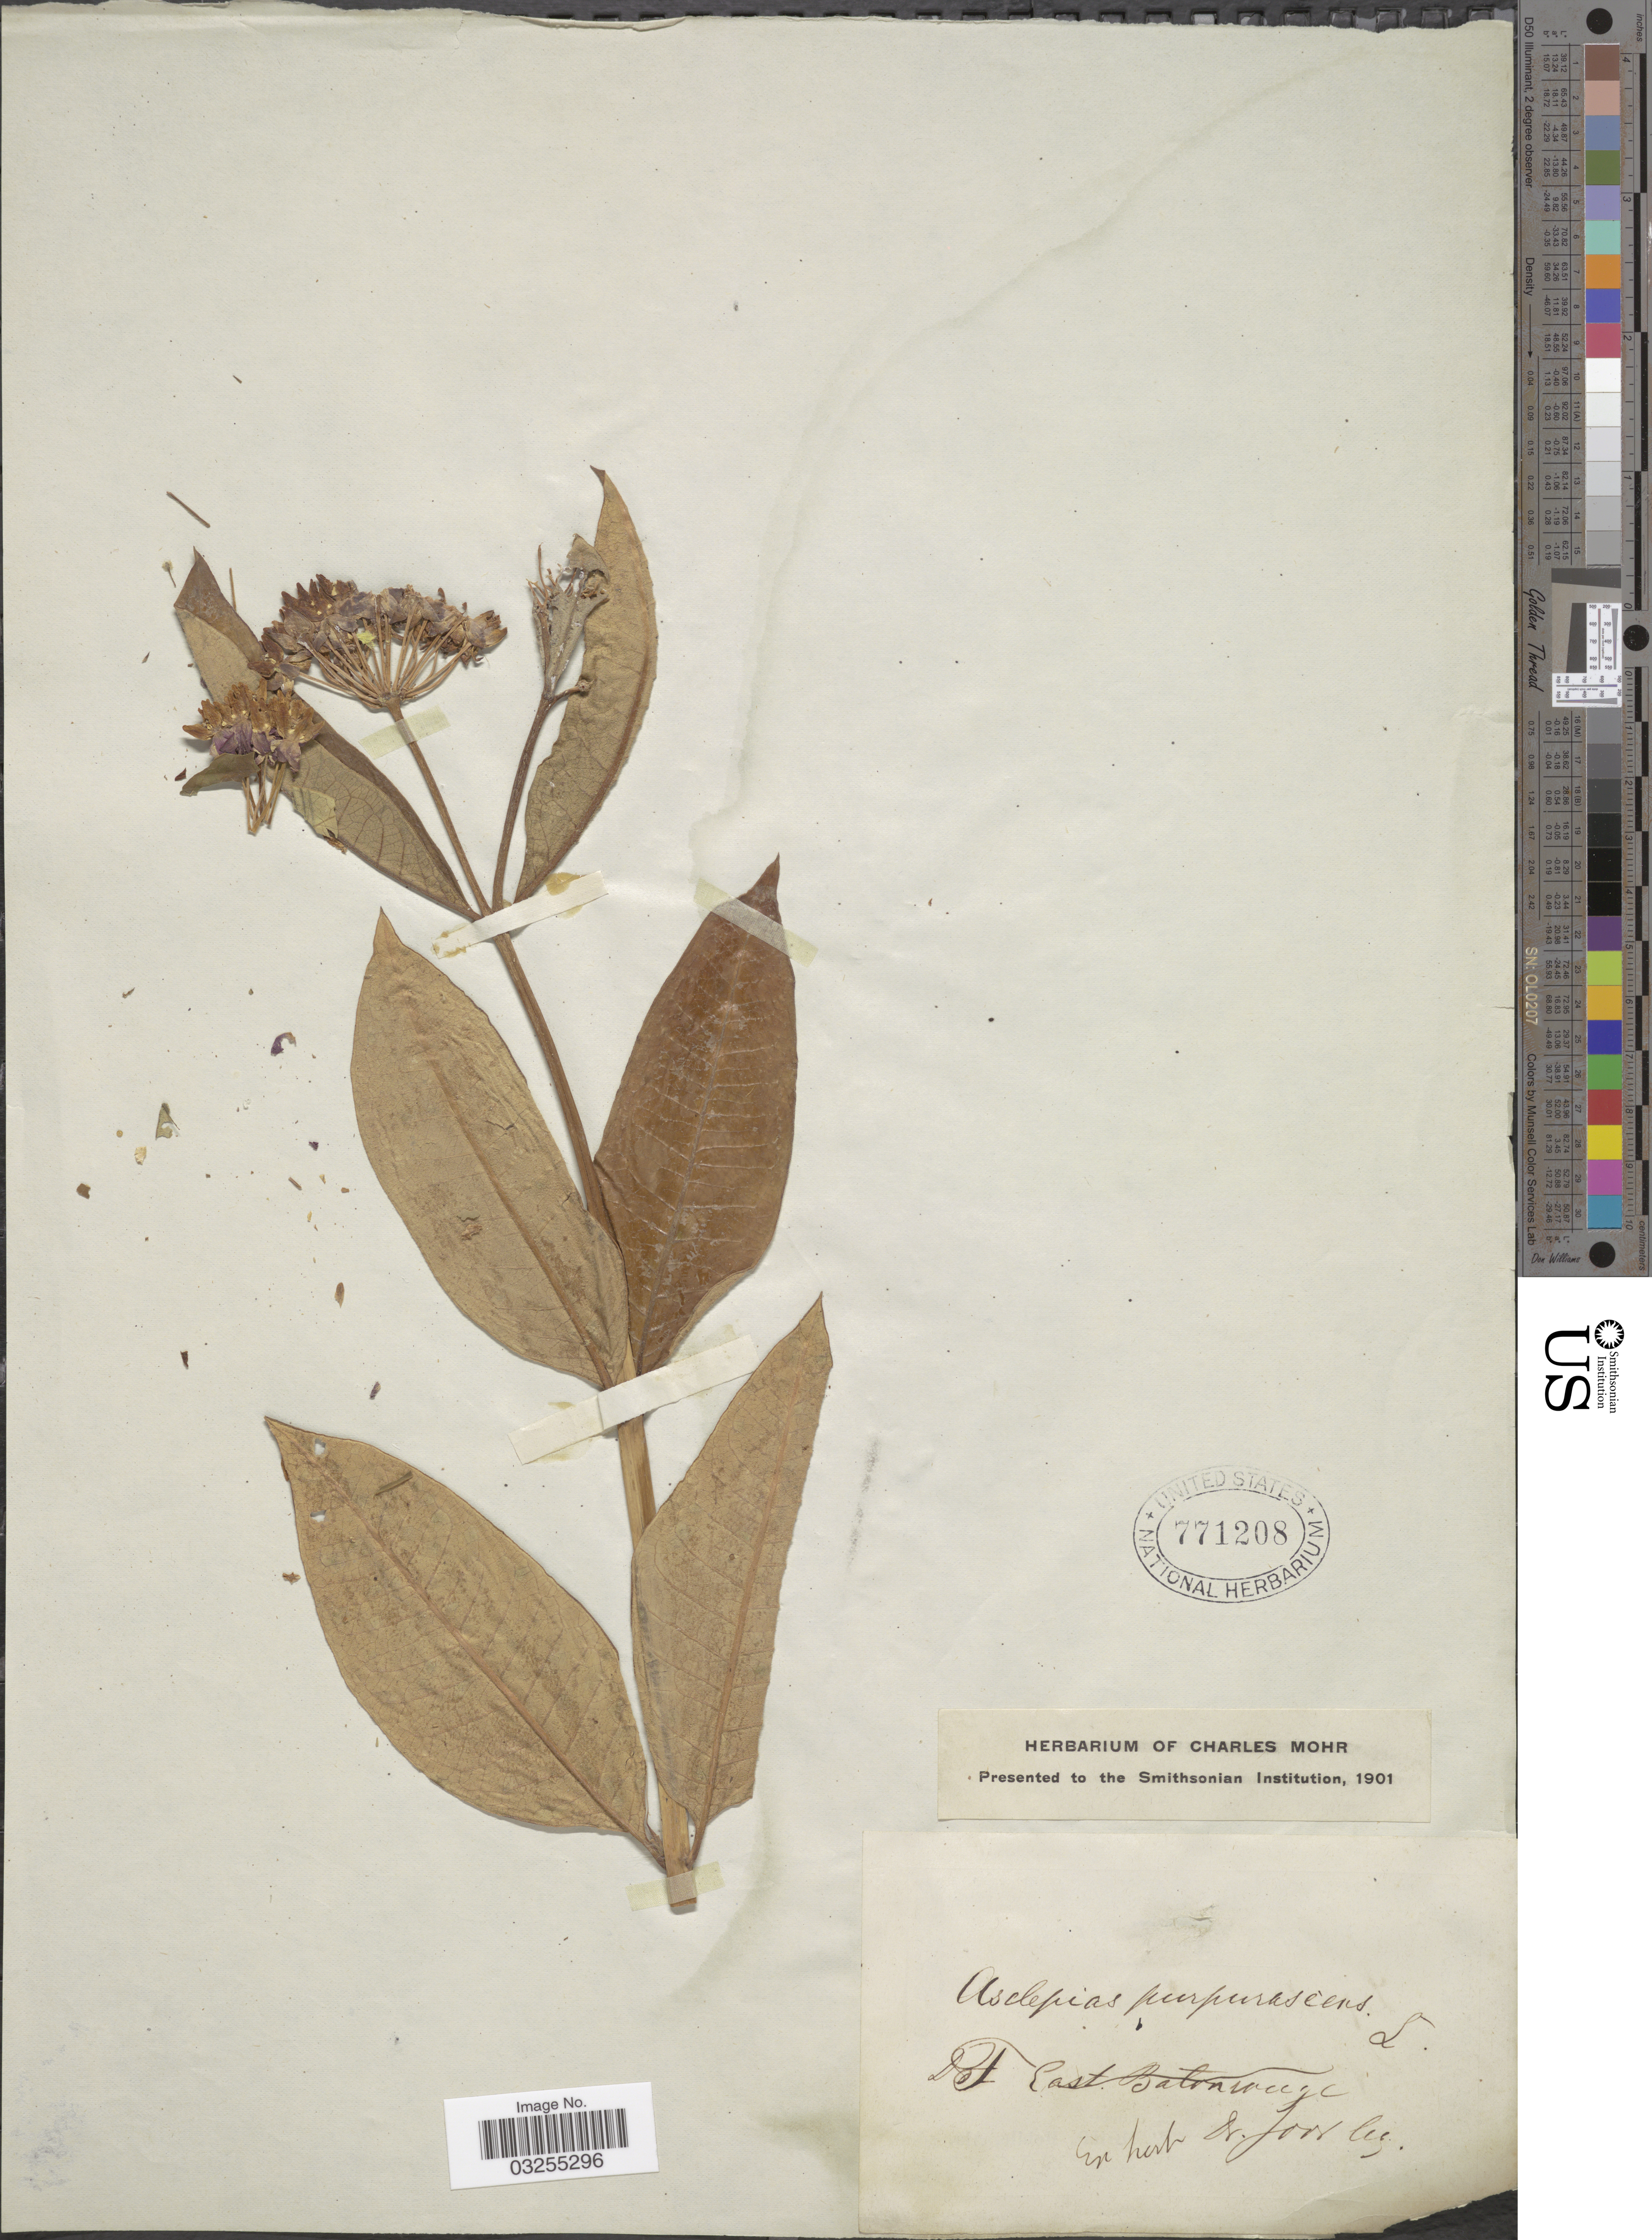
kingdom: Plantae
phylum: Tracheophyta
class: Magnoliopsida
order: Gentianales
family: Apocynaceae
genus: Asclepias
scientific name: Asclepias purpurascens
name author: L.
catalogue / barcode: US 771208